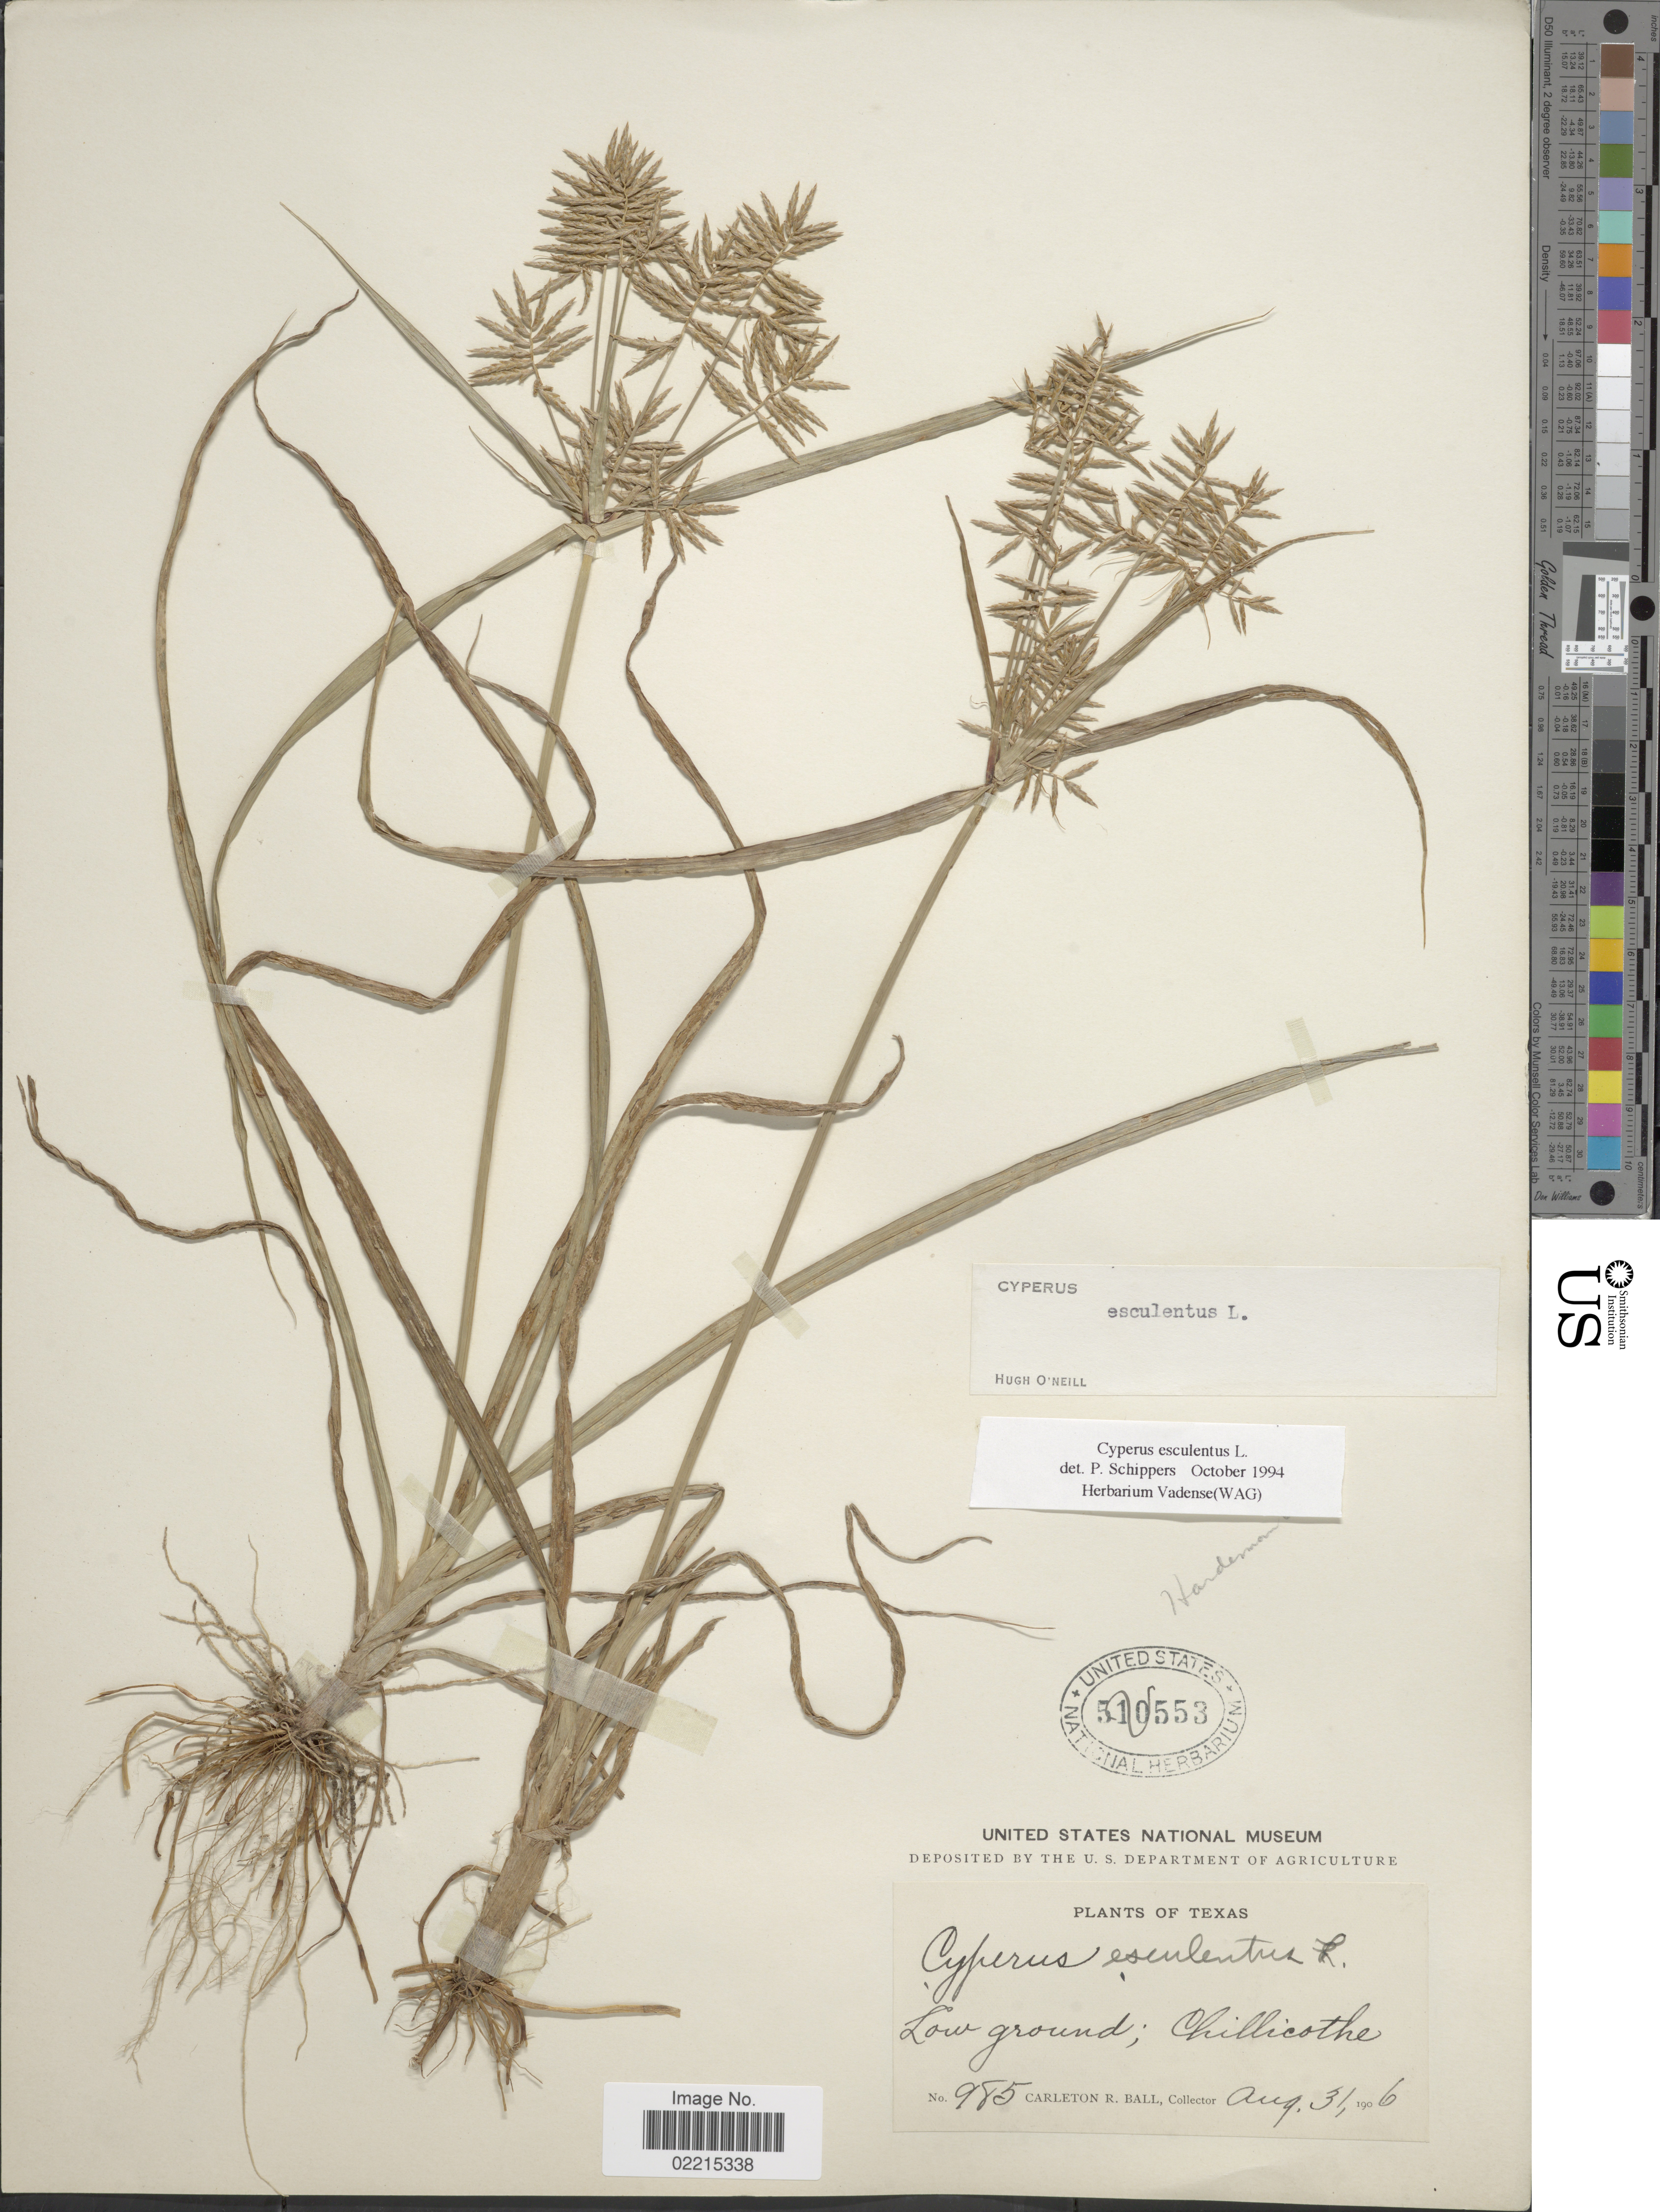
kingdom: Plantae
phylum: Tracheophyta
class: Liliopsida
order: Poales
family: Cyperaceae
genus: Cyperus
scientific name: Cyperus esculentus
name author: L.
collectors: C. R. Ball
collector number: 985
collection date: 1906-08-31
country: United States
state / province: Texas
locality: Chillicothe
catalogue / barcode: US 501553